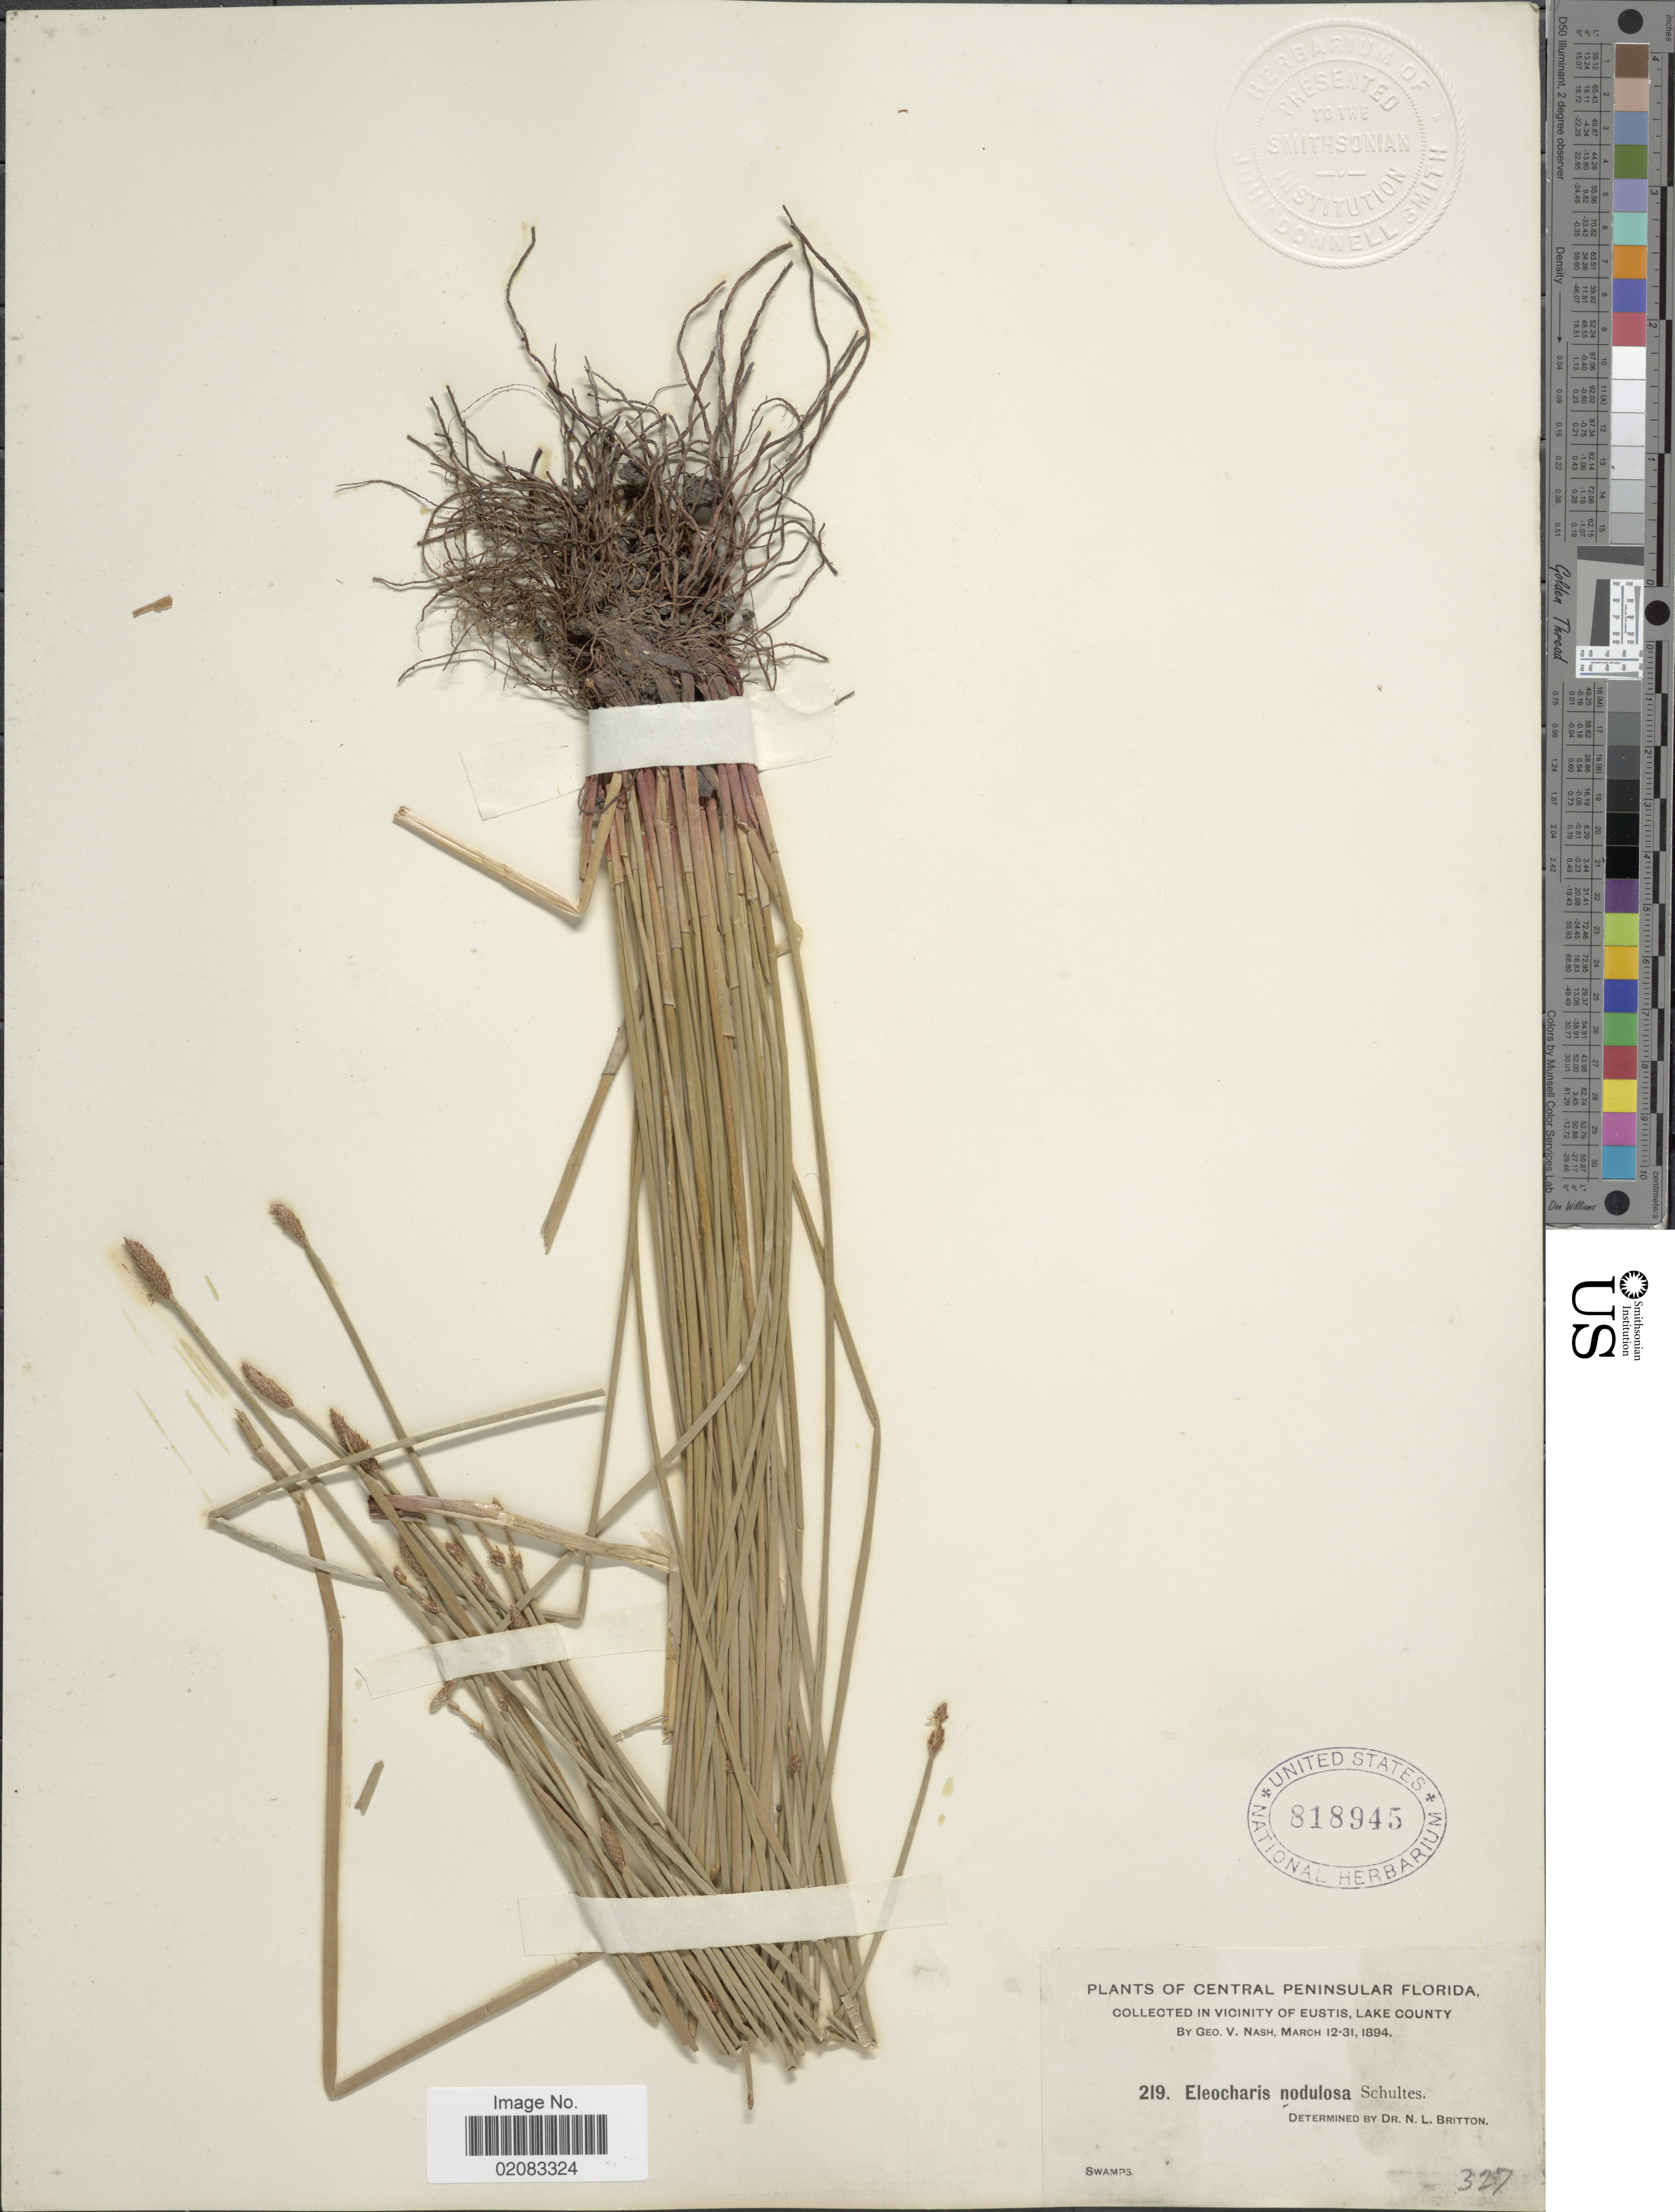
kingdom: Plantae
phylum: Tracheophyta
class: Liliopsida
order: Poales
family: Cyperaceae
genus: Eleocharis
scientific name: Eleocharis montana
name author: (Kunth) Roem. & Schult.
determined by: Strong, Mark T., (BOT), Smithsonian Institution - National Museum of Natural History (UNITED STATES)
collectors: G. V. Nash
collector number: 219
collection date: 1894-03-12/1894-03-31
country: United States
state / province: Florida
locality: Central Peninsular Florida, In Vicinity of Eustis, Lake County, Swamps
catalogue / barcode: US 818945